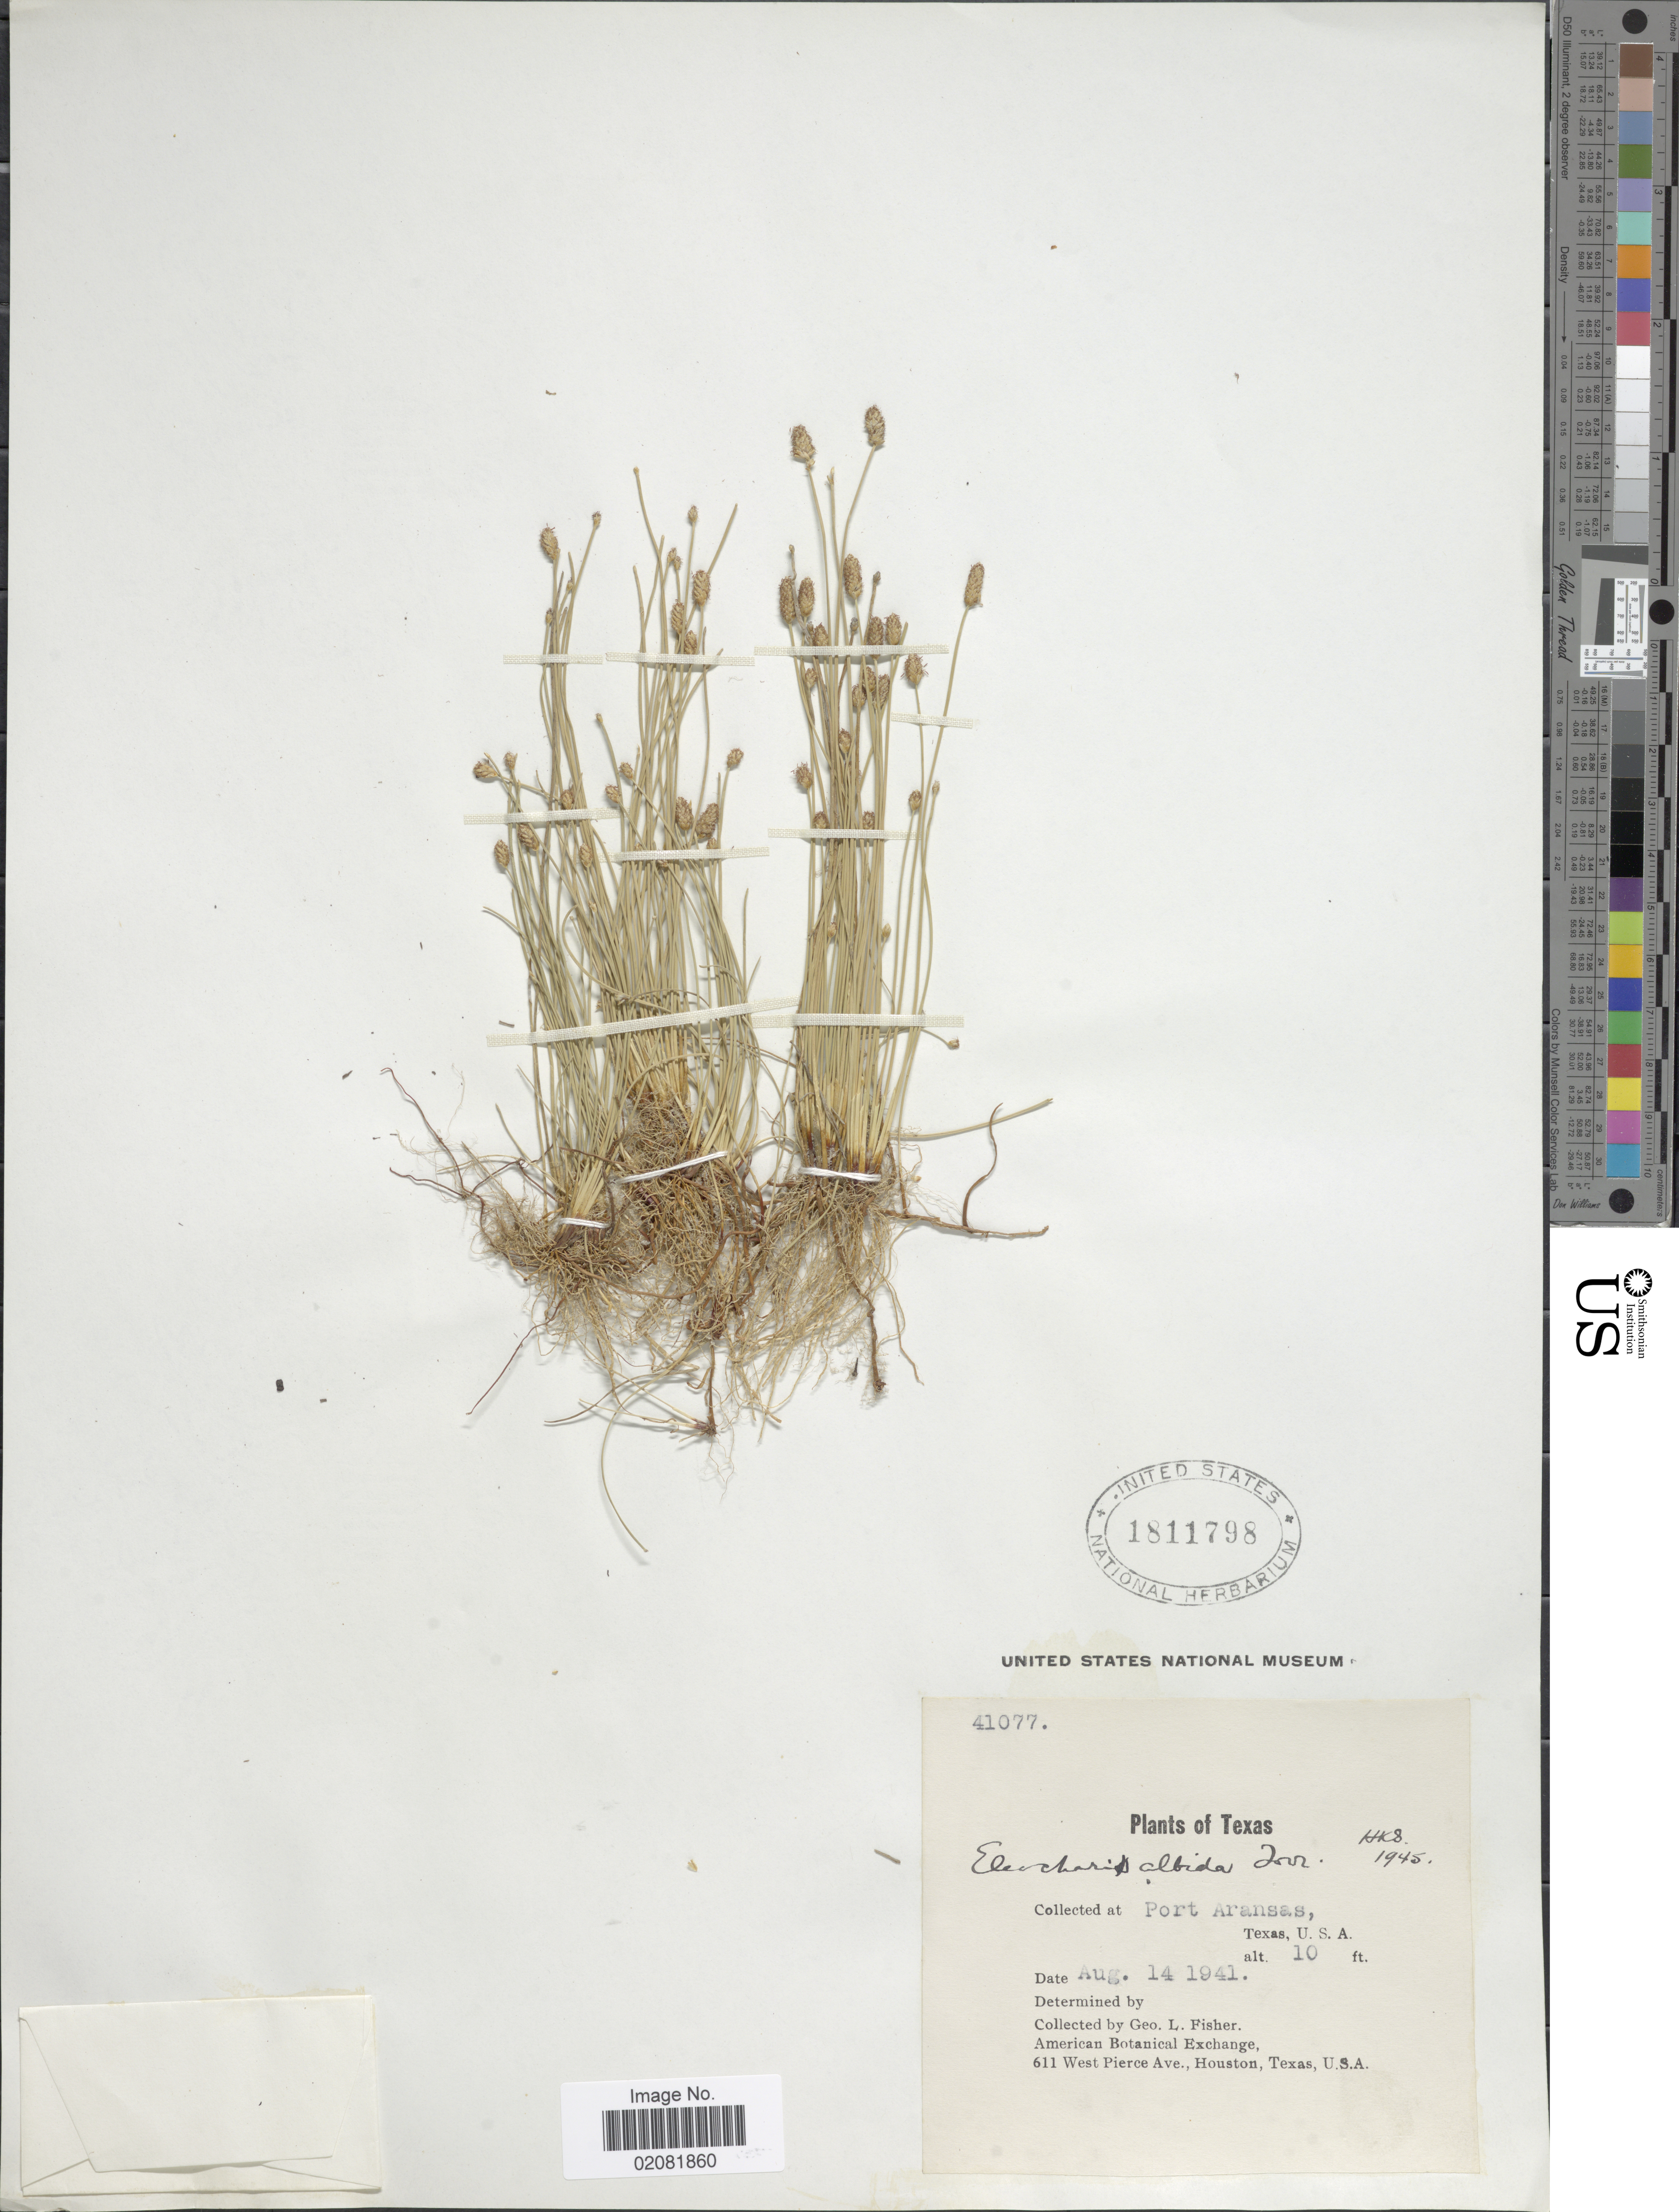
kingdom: Plantae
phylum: Tracheophyta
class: Liliopsida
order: Poales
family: Cyperaceae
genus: Eleocharis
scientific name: Eleocharis albida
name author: Torr.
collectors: G. L. Fisher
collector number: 41077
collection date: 1941-08-14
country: United States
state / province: Texas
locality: Port Aransas Texas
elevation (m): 3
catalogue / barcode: US 1811798